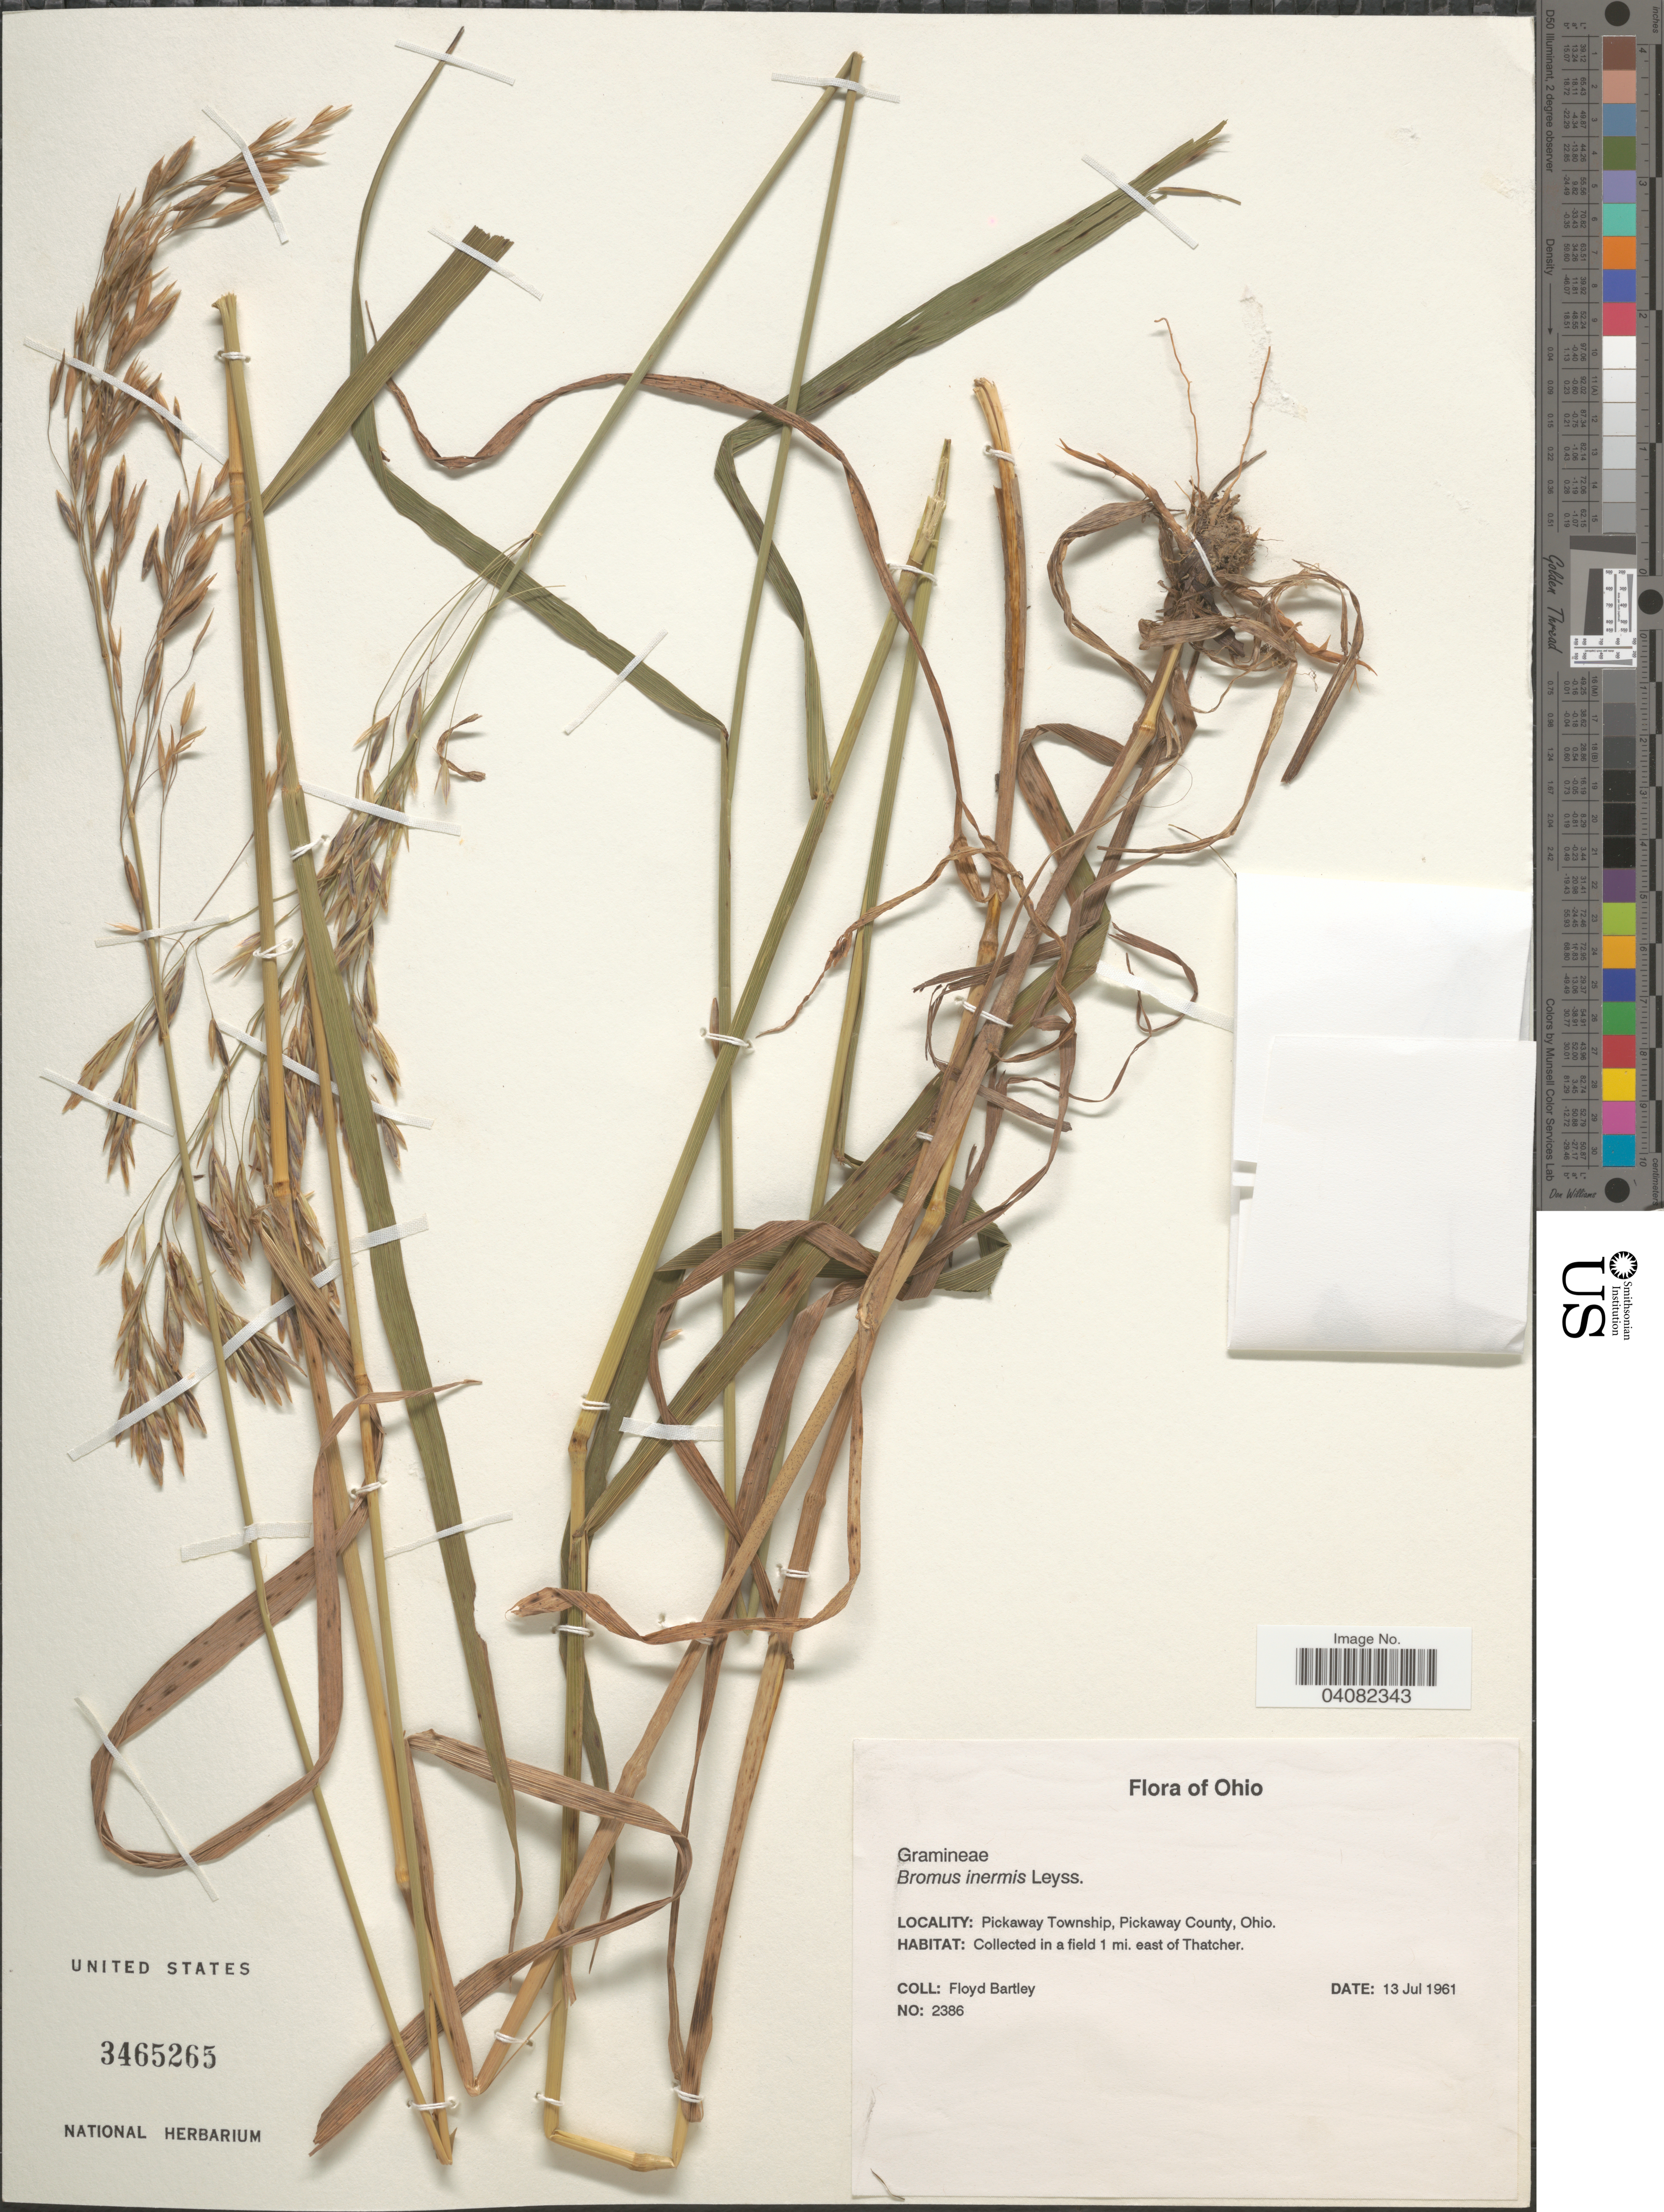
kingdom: Plantae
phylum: Tracheophyta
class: Liliopsida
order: Poales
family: Poaceae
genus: Bromus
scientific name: Bromus inermis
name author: Leyss.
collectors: F. Bartley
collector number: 2386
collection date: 1961-07-13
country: United States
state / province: Ohio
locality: Pickaway Township, Pickaway County. In a field 1 mi. east of Thatcher.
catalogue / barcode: US 3465265